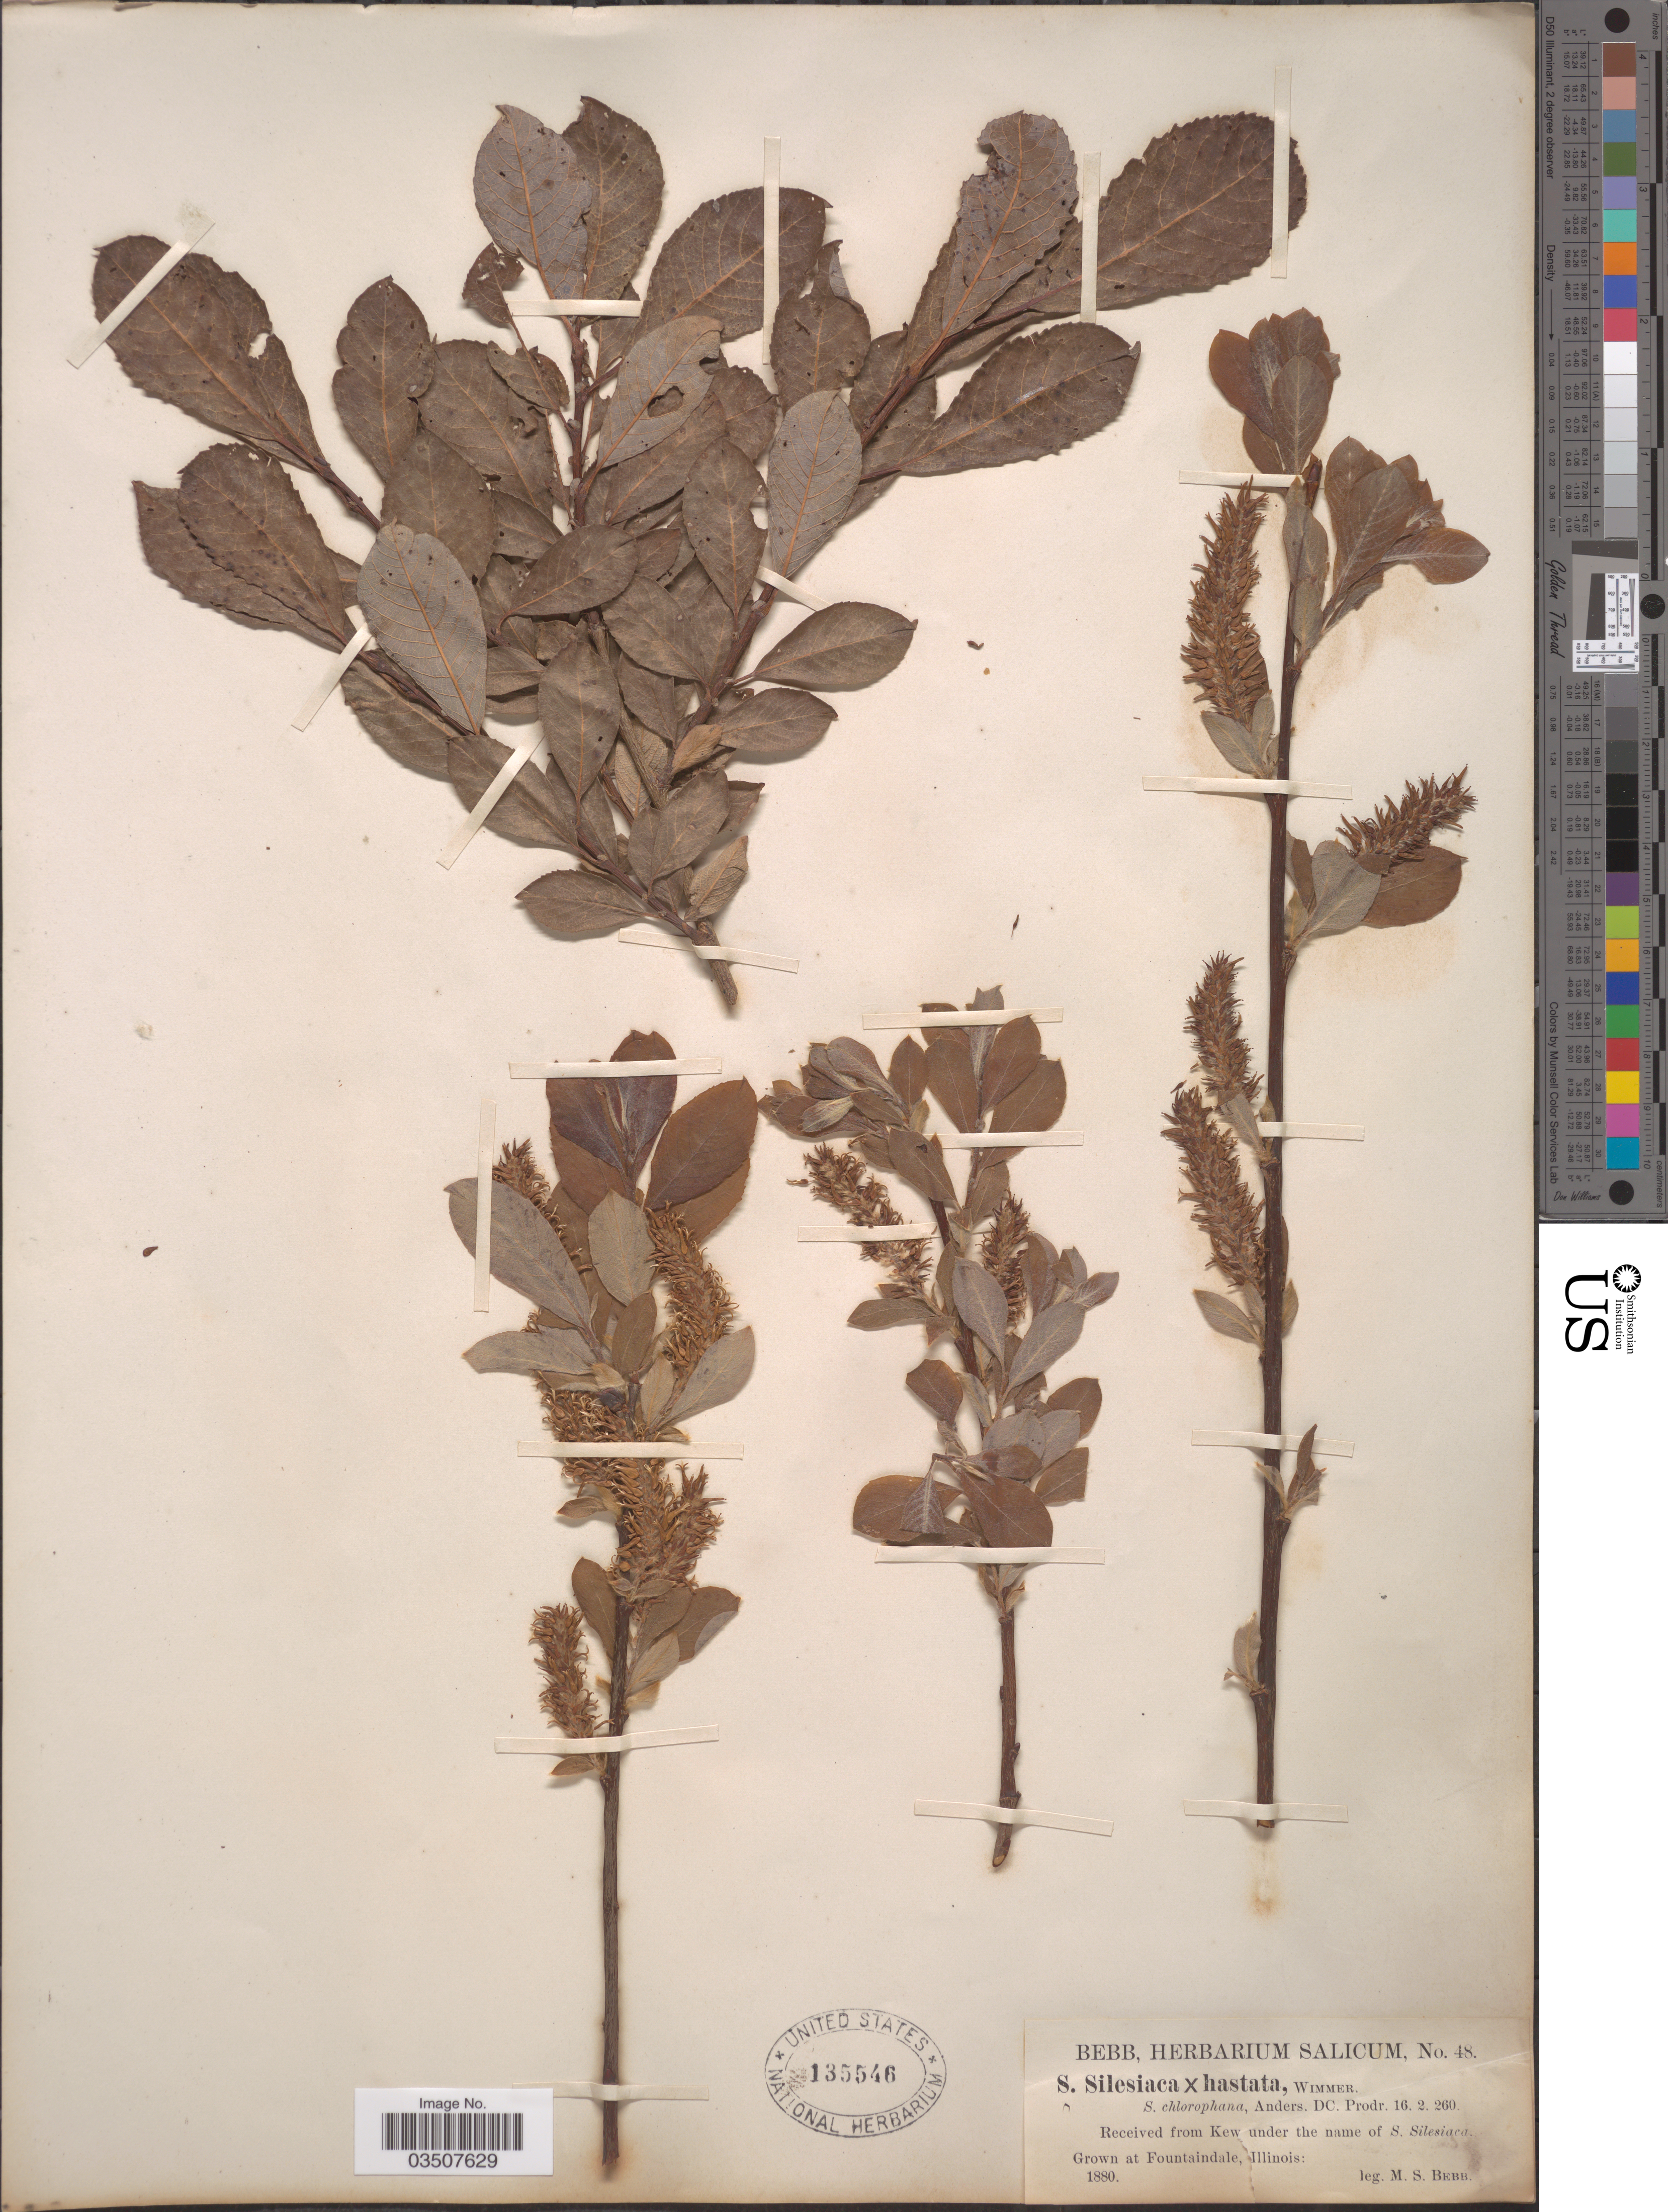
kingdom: Plantae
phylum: Tracheophyta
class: Magnoliopsida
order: Malpighiales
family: Salicaceae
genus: Salix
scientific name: Salix silesiaca x S. hastata L.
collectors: M. Bebb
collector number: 48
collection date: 1880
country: United States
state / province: Illinois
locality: Grown at Fountaindale.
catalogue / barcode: US 135546